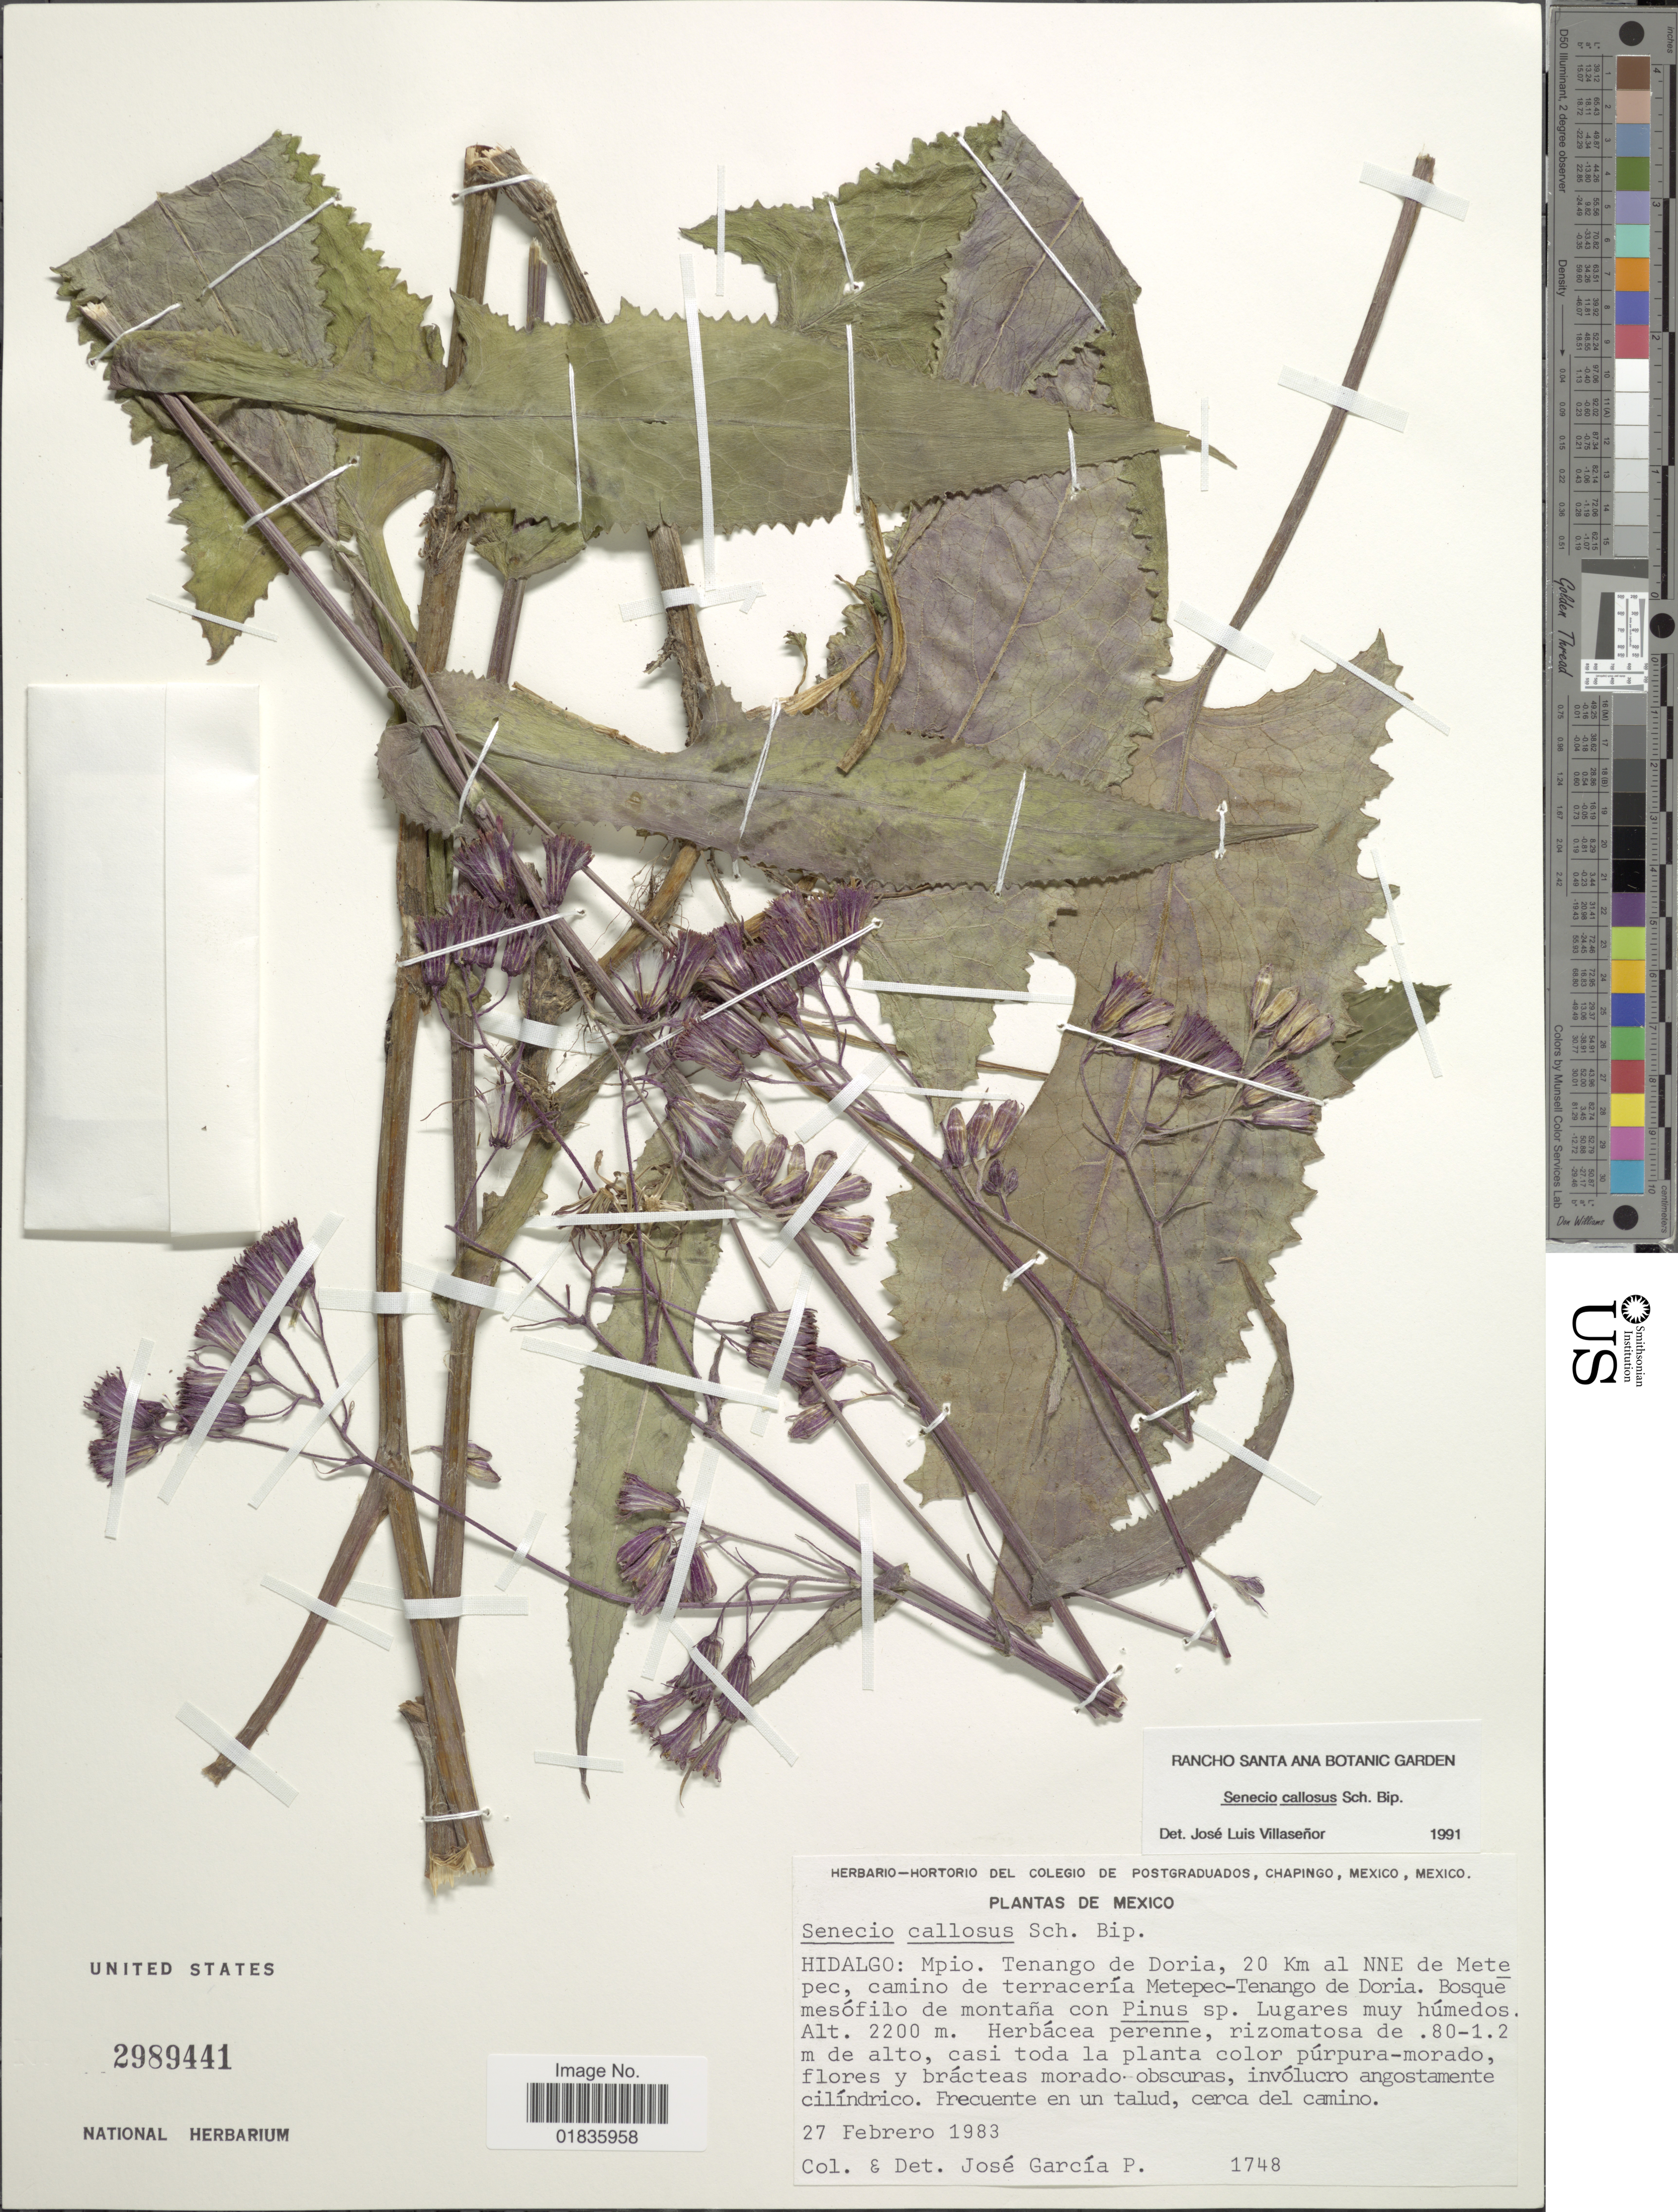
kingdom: Plantae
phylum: Tracheophyta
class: Magnoliopsida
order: Asterales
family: Asteraceae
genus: Senecio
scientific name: Senecio callosus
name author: Sch. Bip.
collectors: J. García-P.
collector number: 1748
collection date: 1983-02-27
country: Mexico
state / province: Hidalgo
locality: Mpio. Tenango de Doria, 20 Km al NNE de Metepec, camino de terraceria Metepec-Tenango de Doria.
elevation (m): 2200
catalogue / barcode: US 2989441